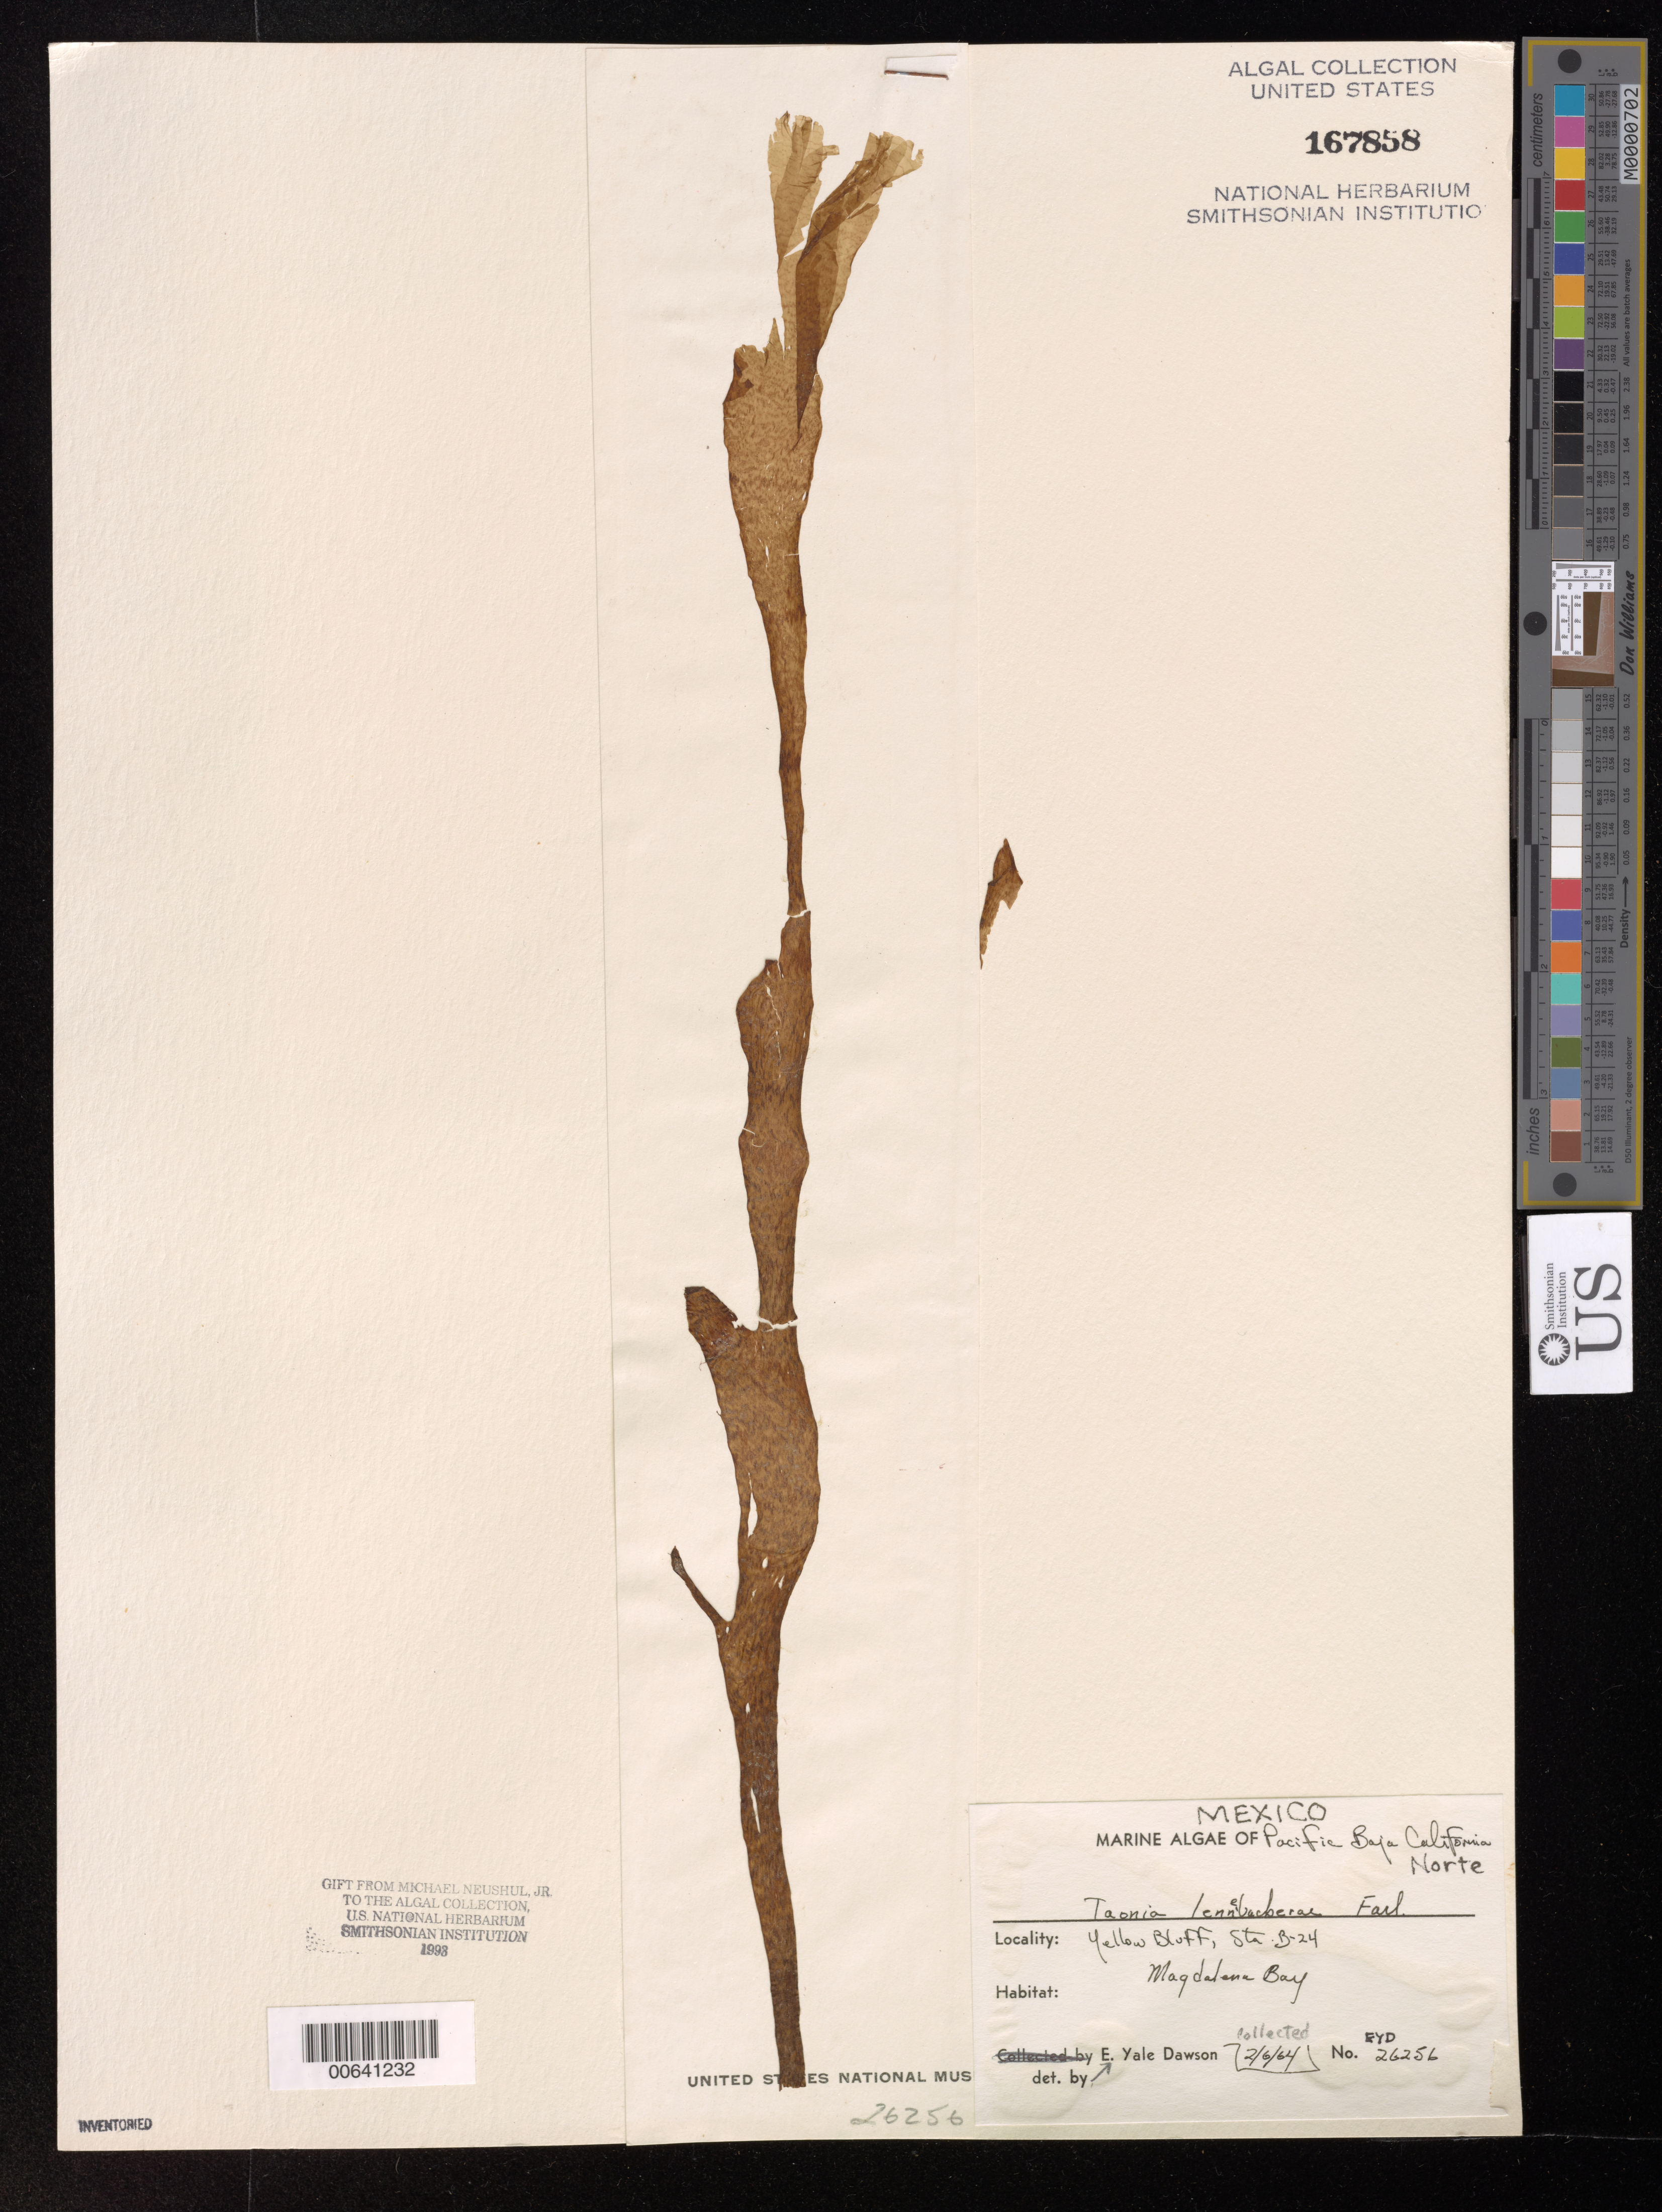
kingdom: Chromista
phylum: Ochrophyta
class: Phaeophyceae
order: Dictyotales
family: Dictyotaceae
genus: Taonia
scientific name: Taonia lennebackerae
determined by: Dawson, E. Y.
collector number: EYD 26256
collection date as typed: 06 Feb 1964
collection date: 1964-02-06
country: Mexico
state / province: Baja California Sur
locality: Yellow Bluff, Bahia Magdalena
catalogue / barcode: US 167858